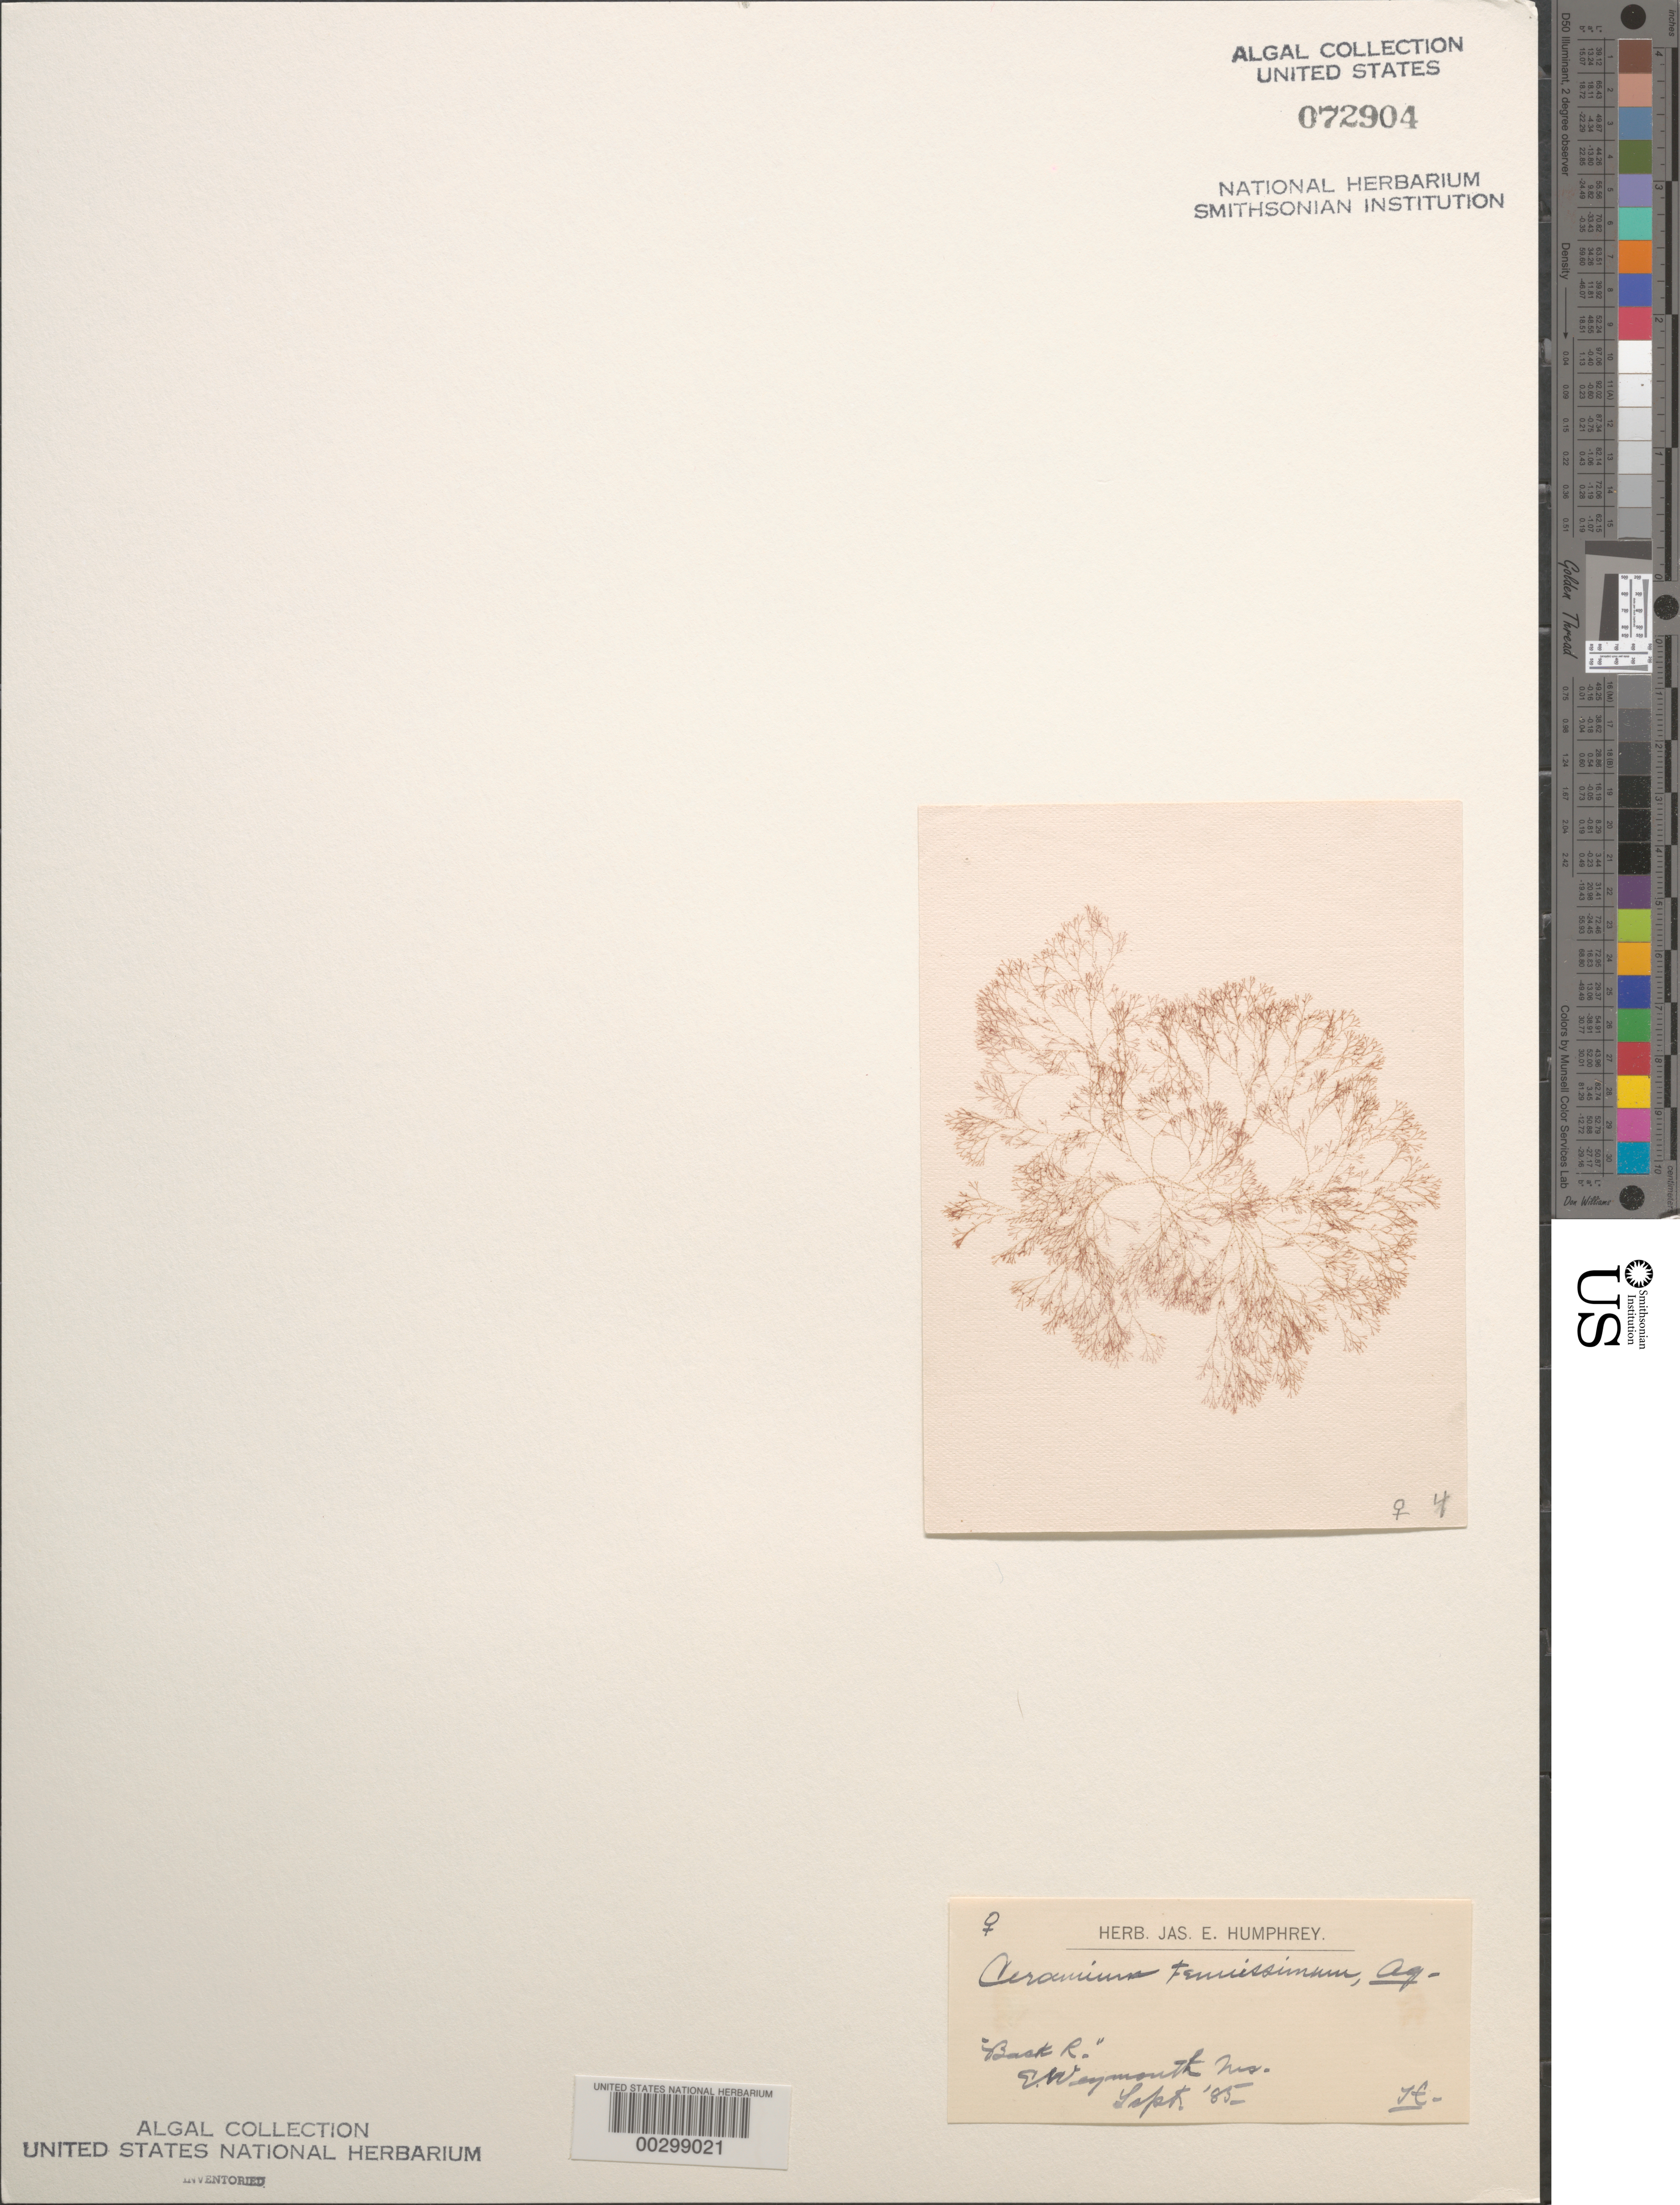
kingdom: Plantae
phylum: Rhodophyta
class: Florideophyceae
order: Ceramiales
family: Ceramiaceae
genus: Ceramium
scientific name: Ceramium diaphanum var. obscura, ined., 7/2023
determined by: Algae name updating Project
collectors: J. Humphrey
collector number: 4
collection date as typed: Sep 1885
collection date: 1885-09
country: United States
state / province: Massachusetts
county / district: Norfolk County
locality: Back River, East Weymouth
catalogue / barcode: US 72904